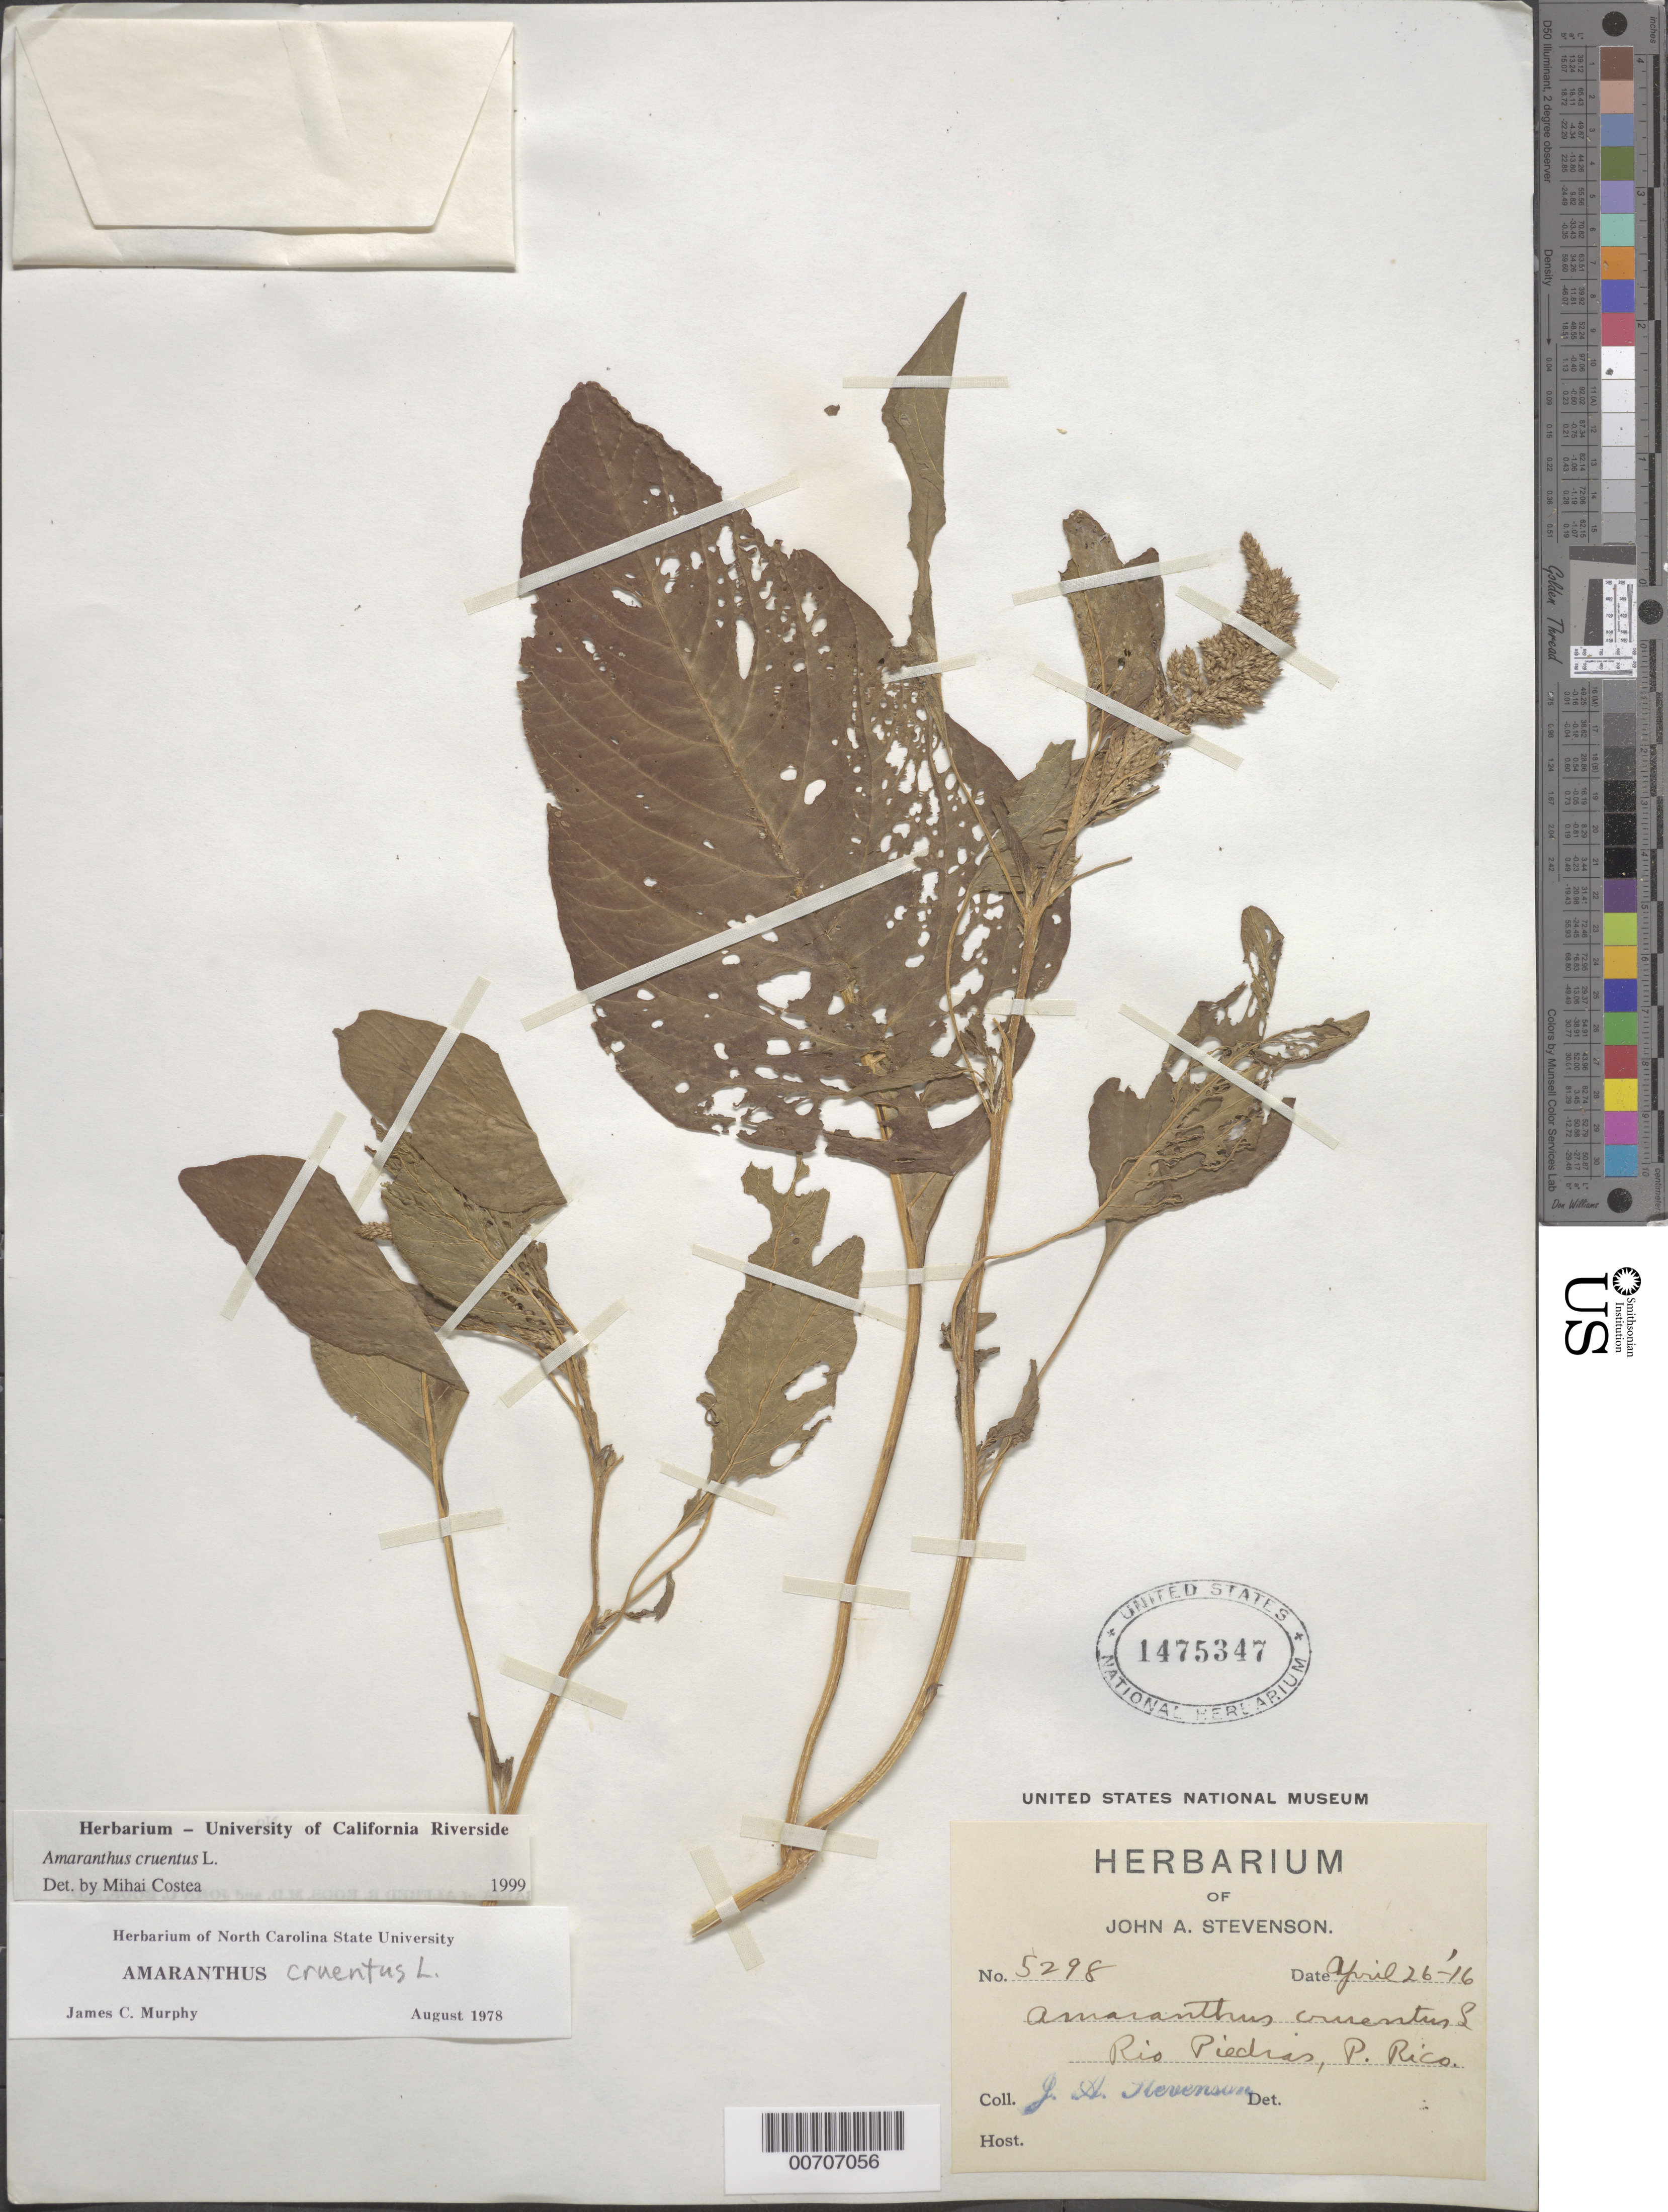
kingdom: Plantae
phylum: Tracheophyta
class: Magnoliopsida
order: Caryophyllales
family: Amaranthaceae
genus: Amaranthus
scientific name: Amaranthus cruentus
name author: L.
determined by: Costea, M., (UCR), University of California - Riverside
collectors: J. Stevenson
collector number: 5298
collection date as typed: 26 Apr 1916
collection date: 1916-04-26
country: Puerto Rico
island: Greater Antilles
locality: Río Piedras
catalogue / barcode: US 1475347